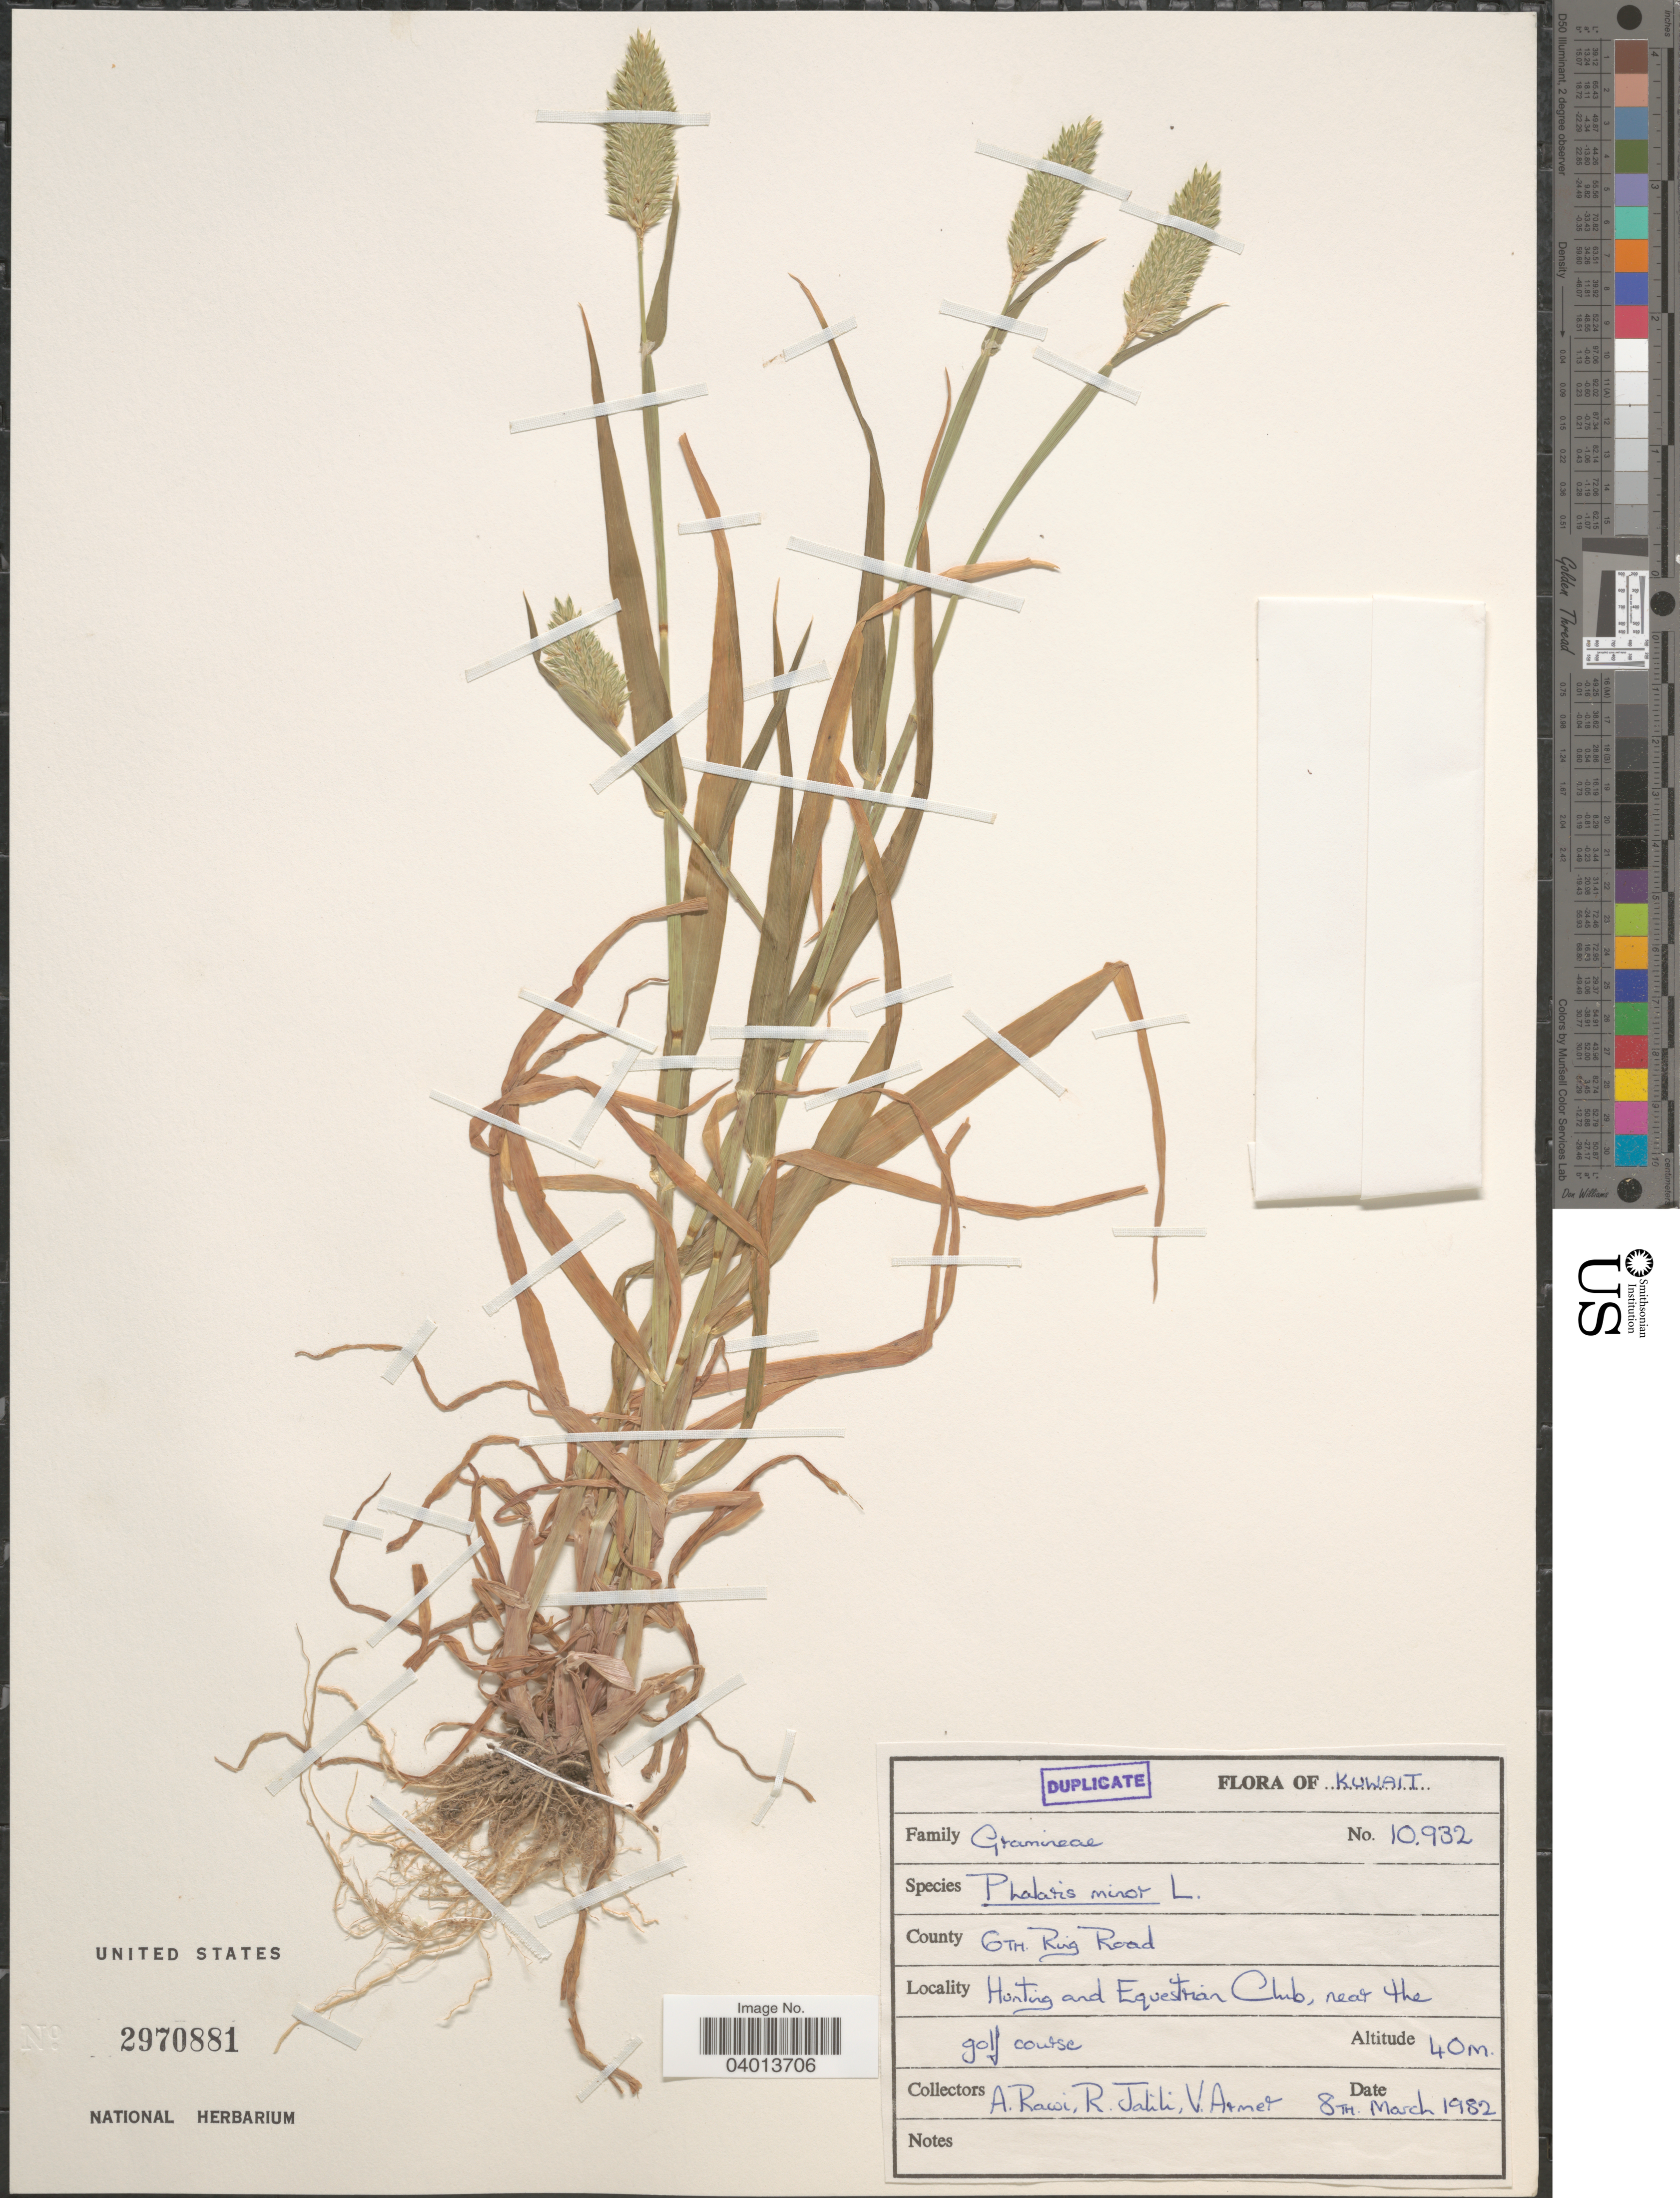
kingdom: Plantae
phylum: Tracheophyta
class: Liliopsida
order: Poales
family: Poaceae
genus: Phalaris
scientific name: Phalaris minor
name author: Retz.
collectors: A. Rawi, R. Jalili & V. Armet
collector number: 10932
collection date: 1982-03-08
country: Kuwait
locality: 6th Ring Road. Hunting and Equestion Club, near the golf course.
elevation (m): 40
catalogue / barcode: US 2970881